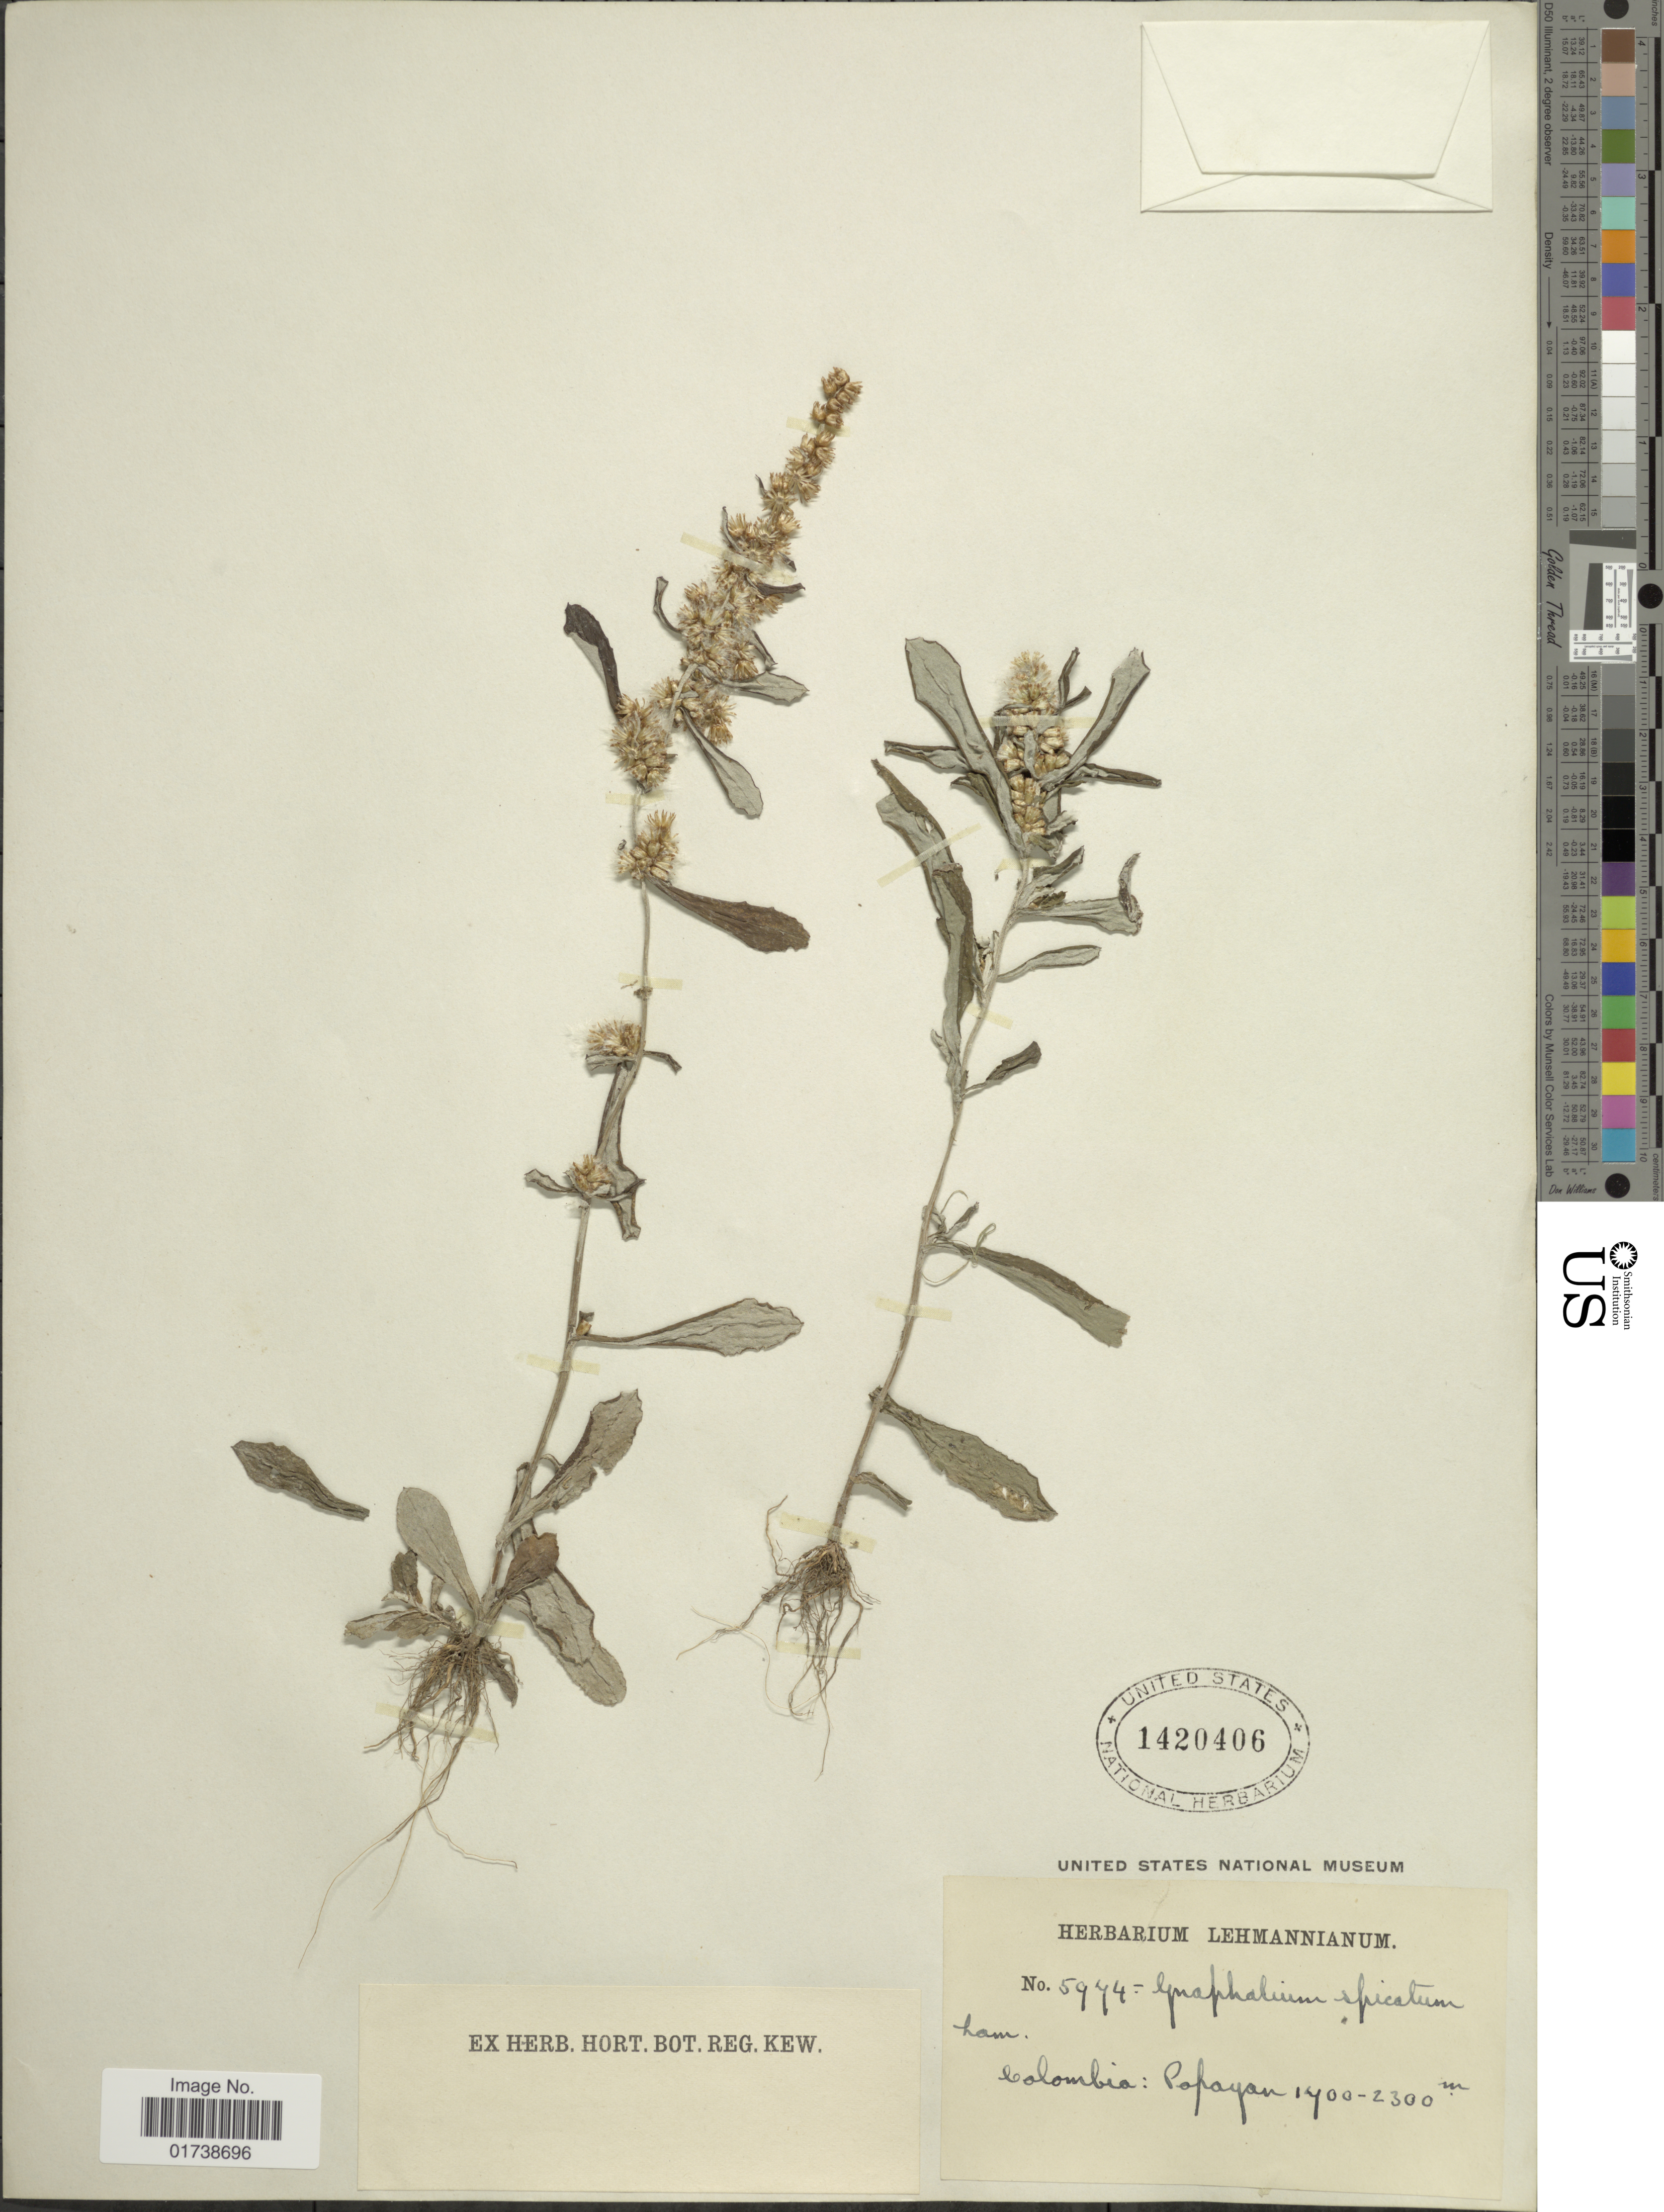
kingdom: Plantae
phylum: Tracheophyta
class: Magnoliopsida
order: Asterales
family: Asteraceae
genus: Gamochaeta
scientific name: Gamochaeta spicata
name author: (Lam.) Cabrera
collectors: ex herb. Lehmannianum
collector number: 5944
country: Colombia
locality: Popayan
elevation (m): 1400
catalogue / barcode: US 1420406